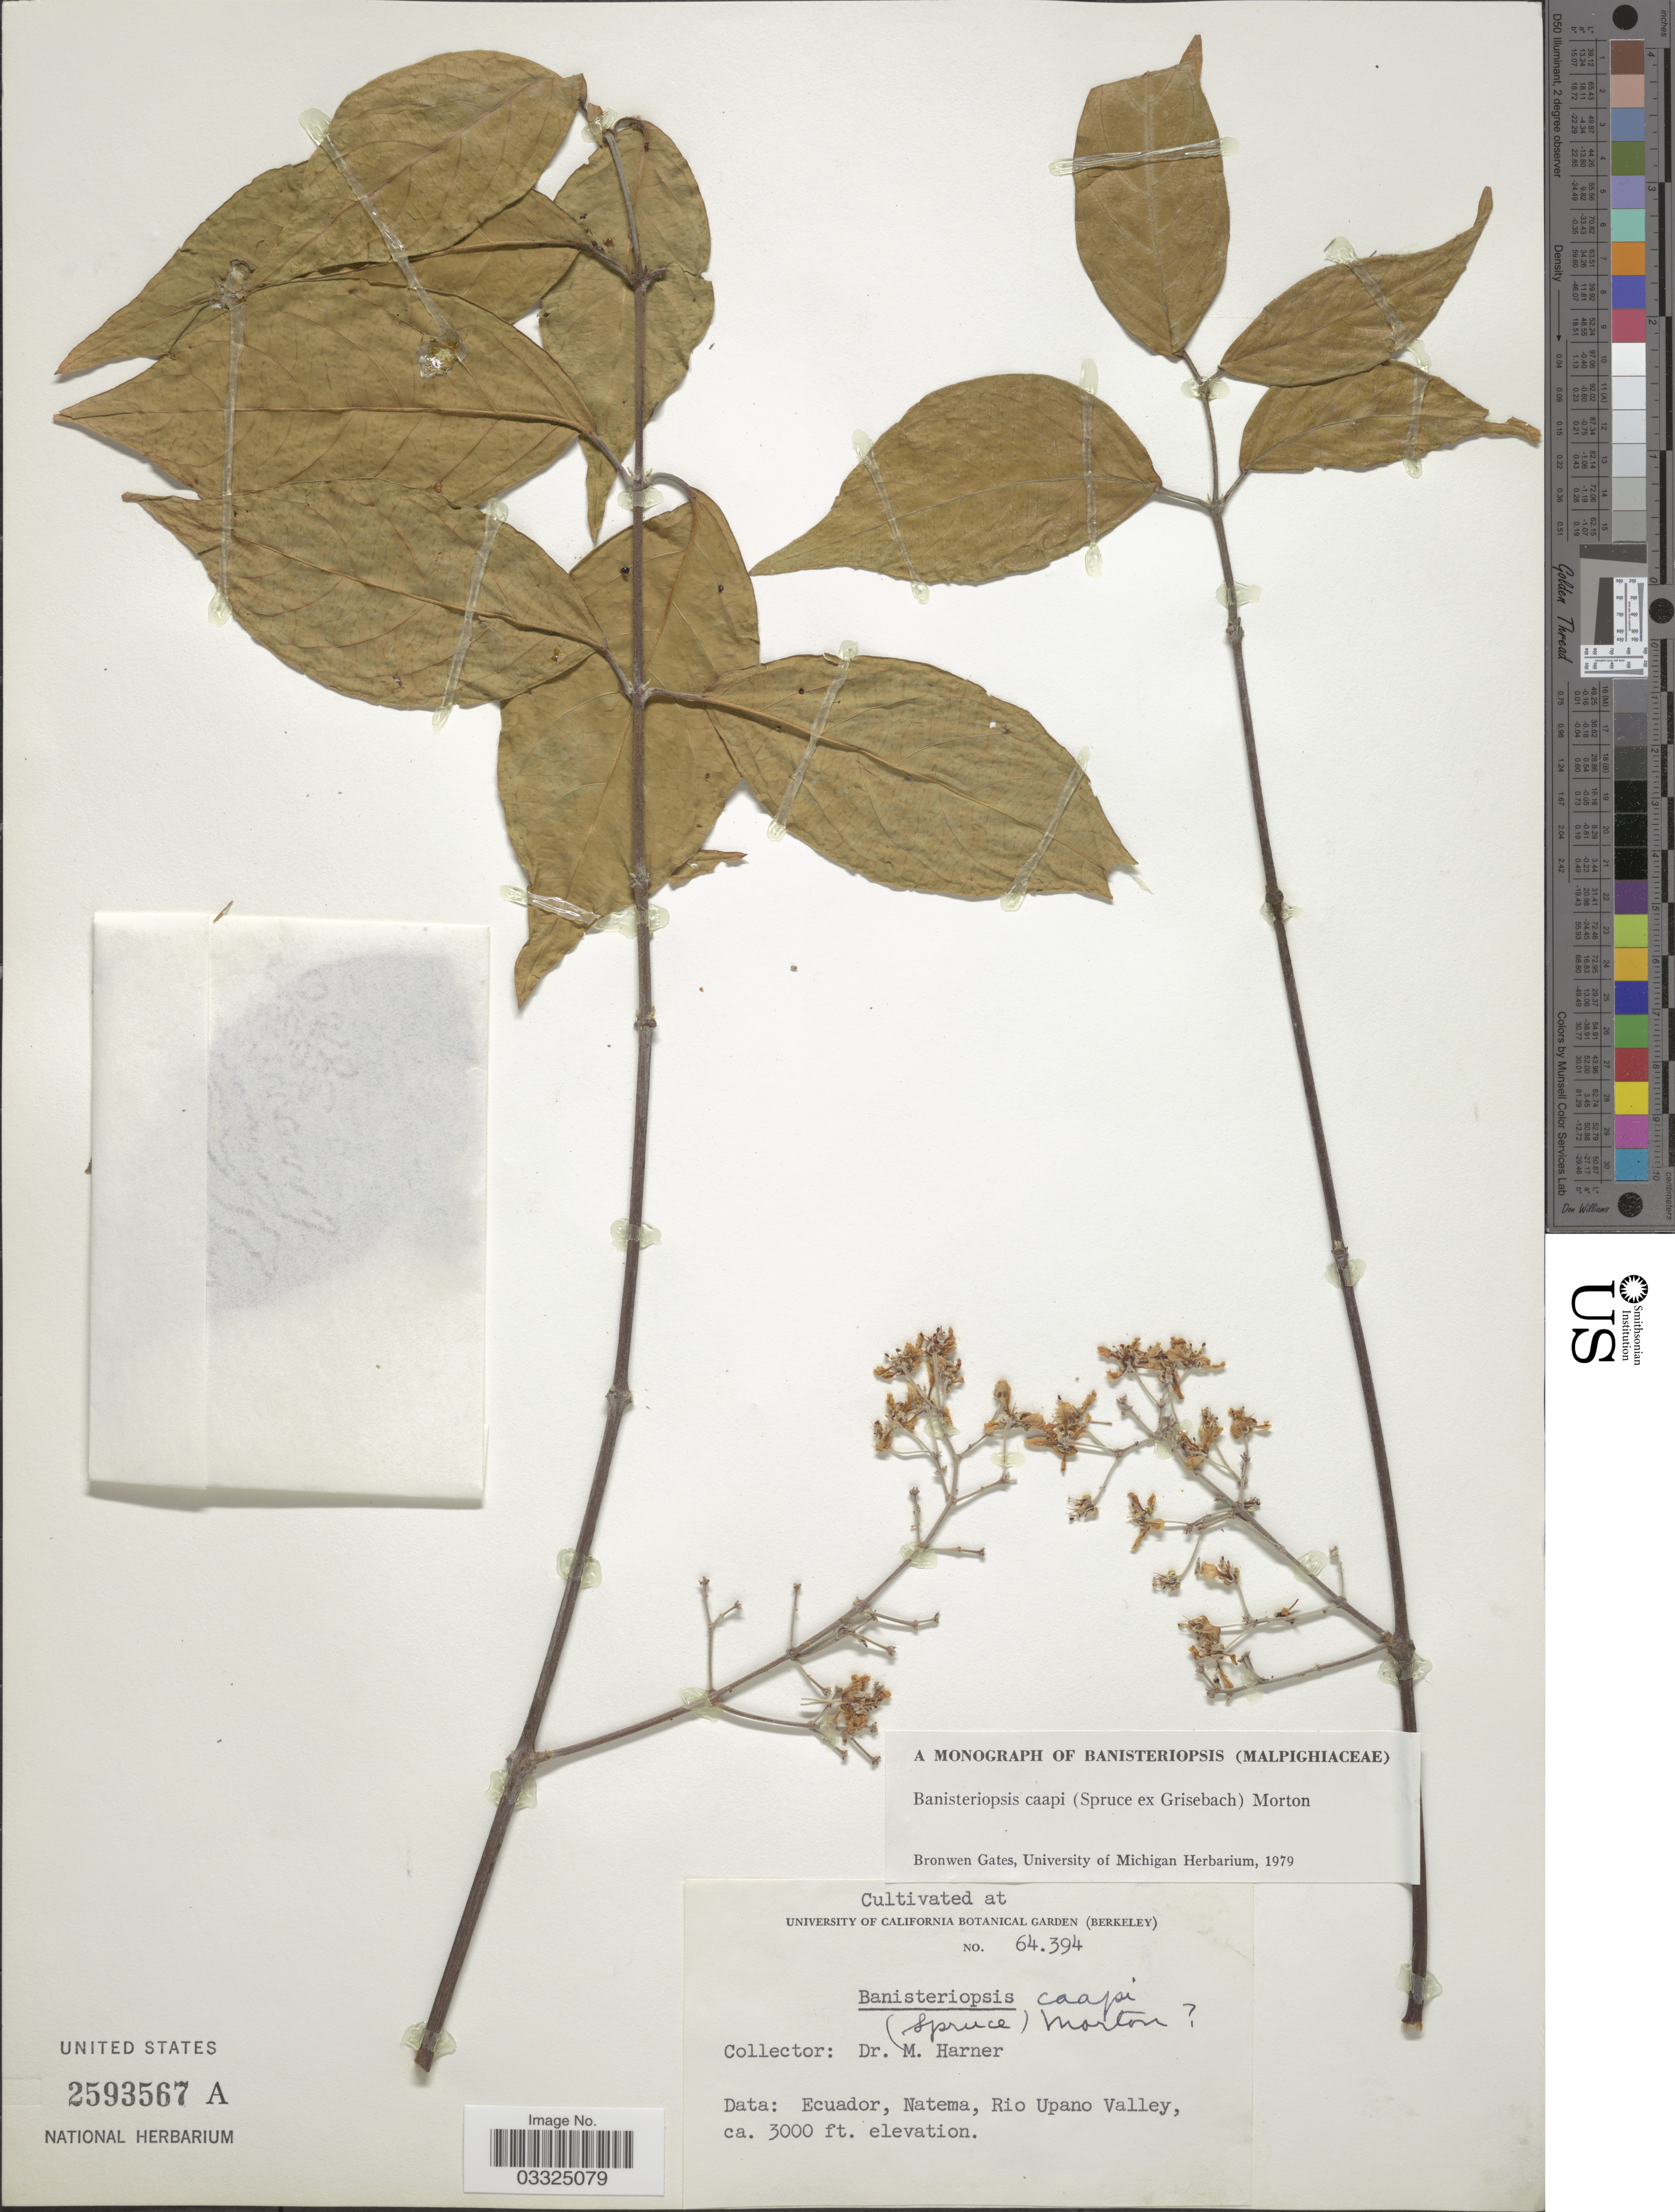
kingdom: Plantae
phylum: Tracheophyta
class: Magnoliopsida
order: Malpighiales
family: Malpighiaceae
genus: Banisteriopsis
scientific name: Banisteriopsis caapi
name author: (Spruce ex Griseb.) C.V. Morton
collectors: M. Harner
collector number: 64394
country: United States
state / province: California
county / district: Alameda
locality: University of California Botanical Garden (Berkeley).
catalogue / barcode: US 2593567A